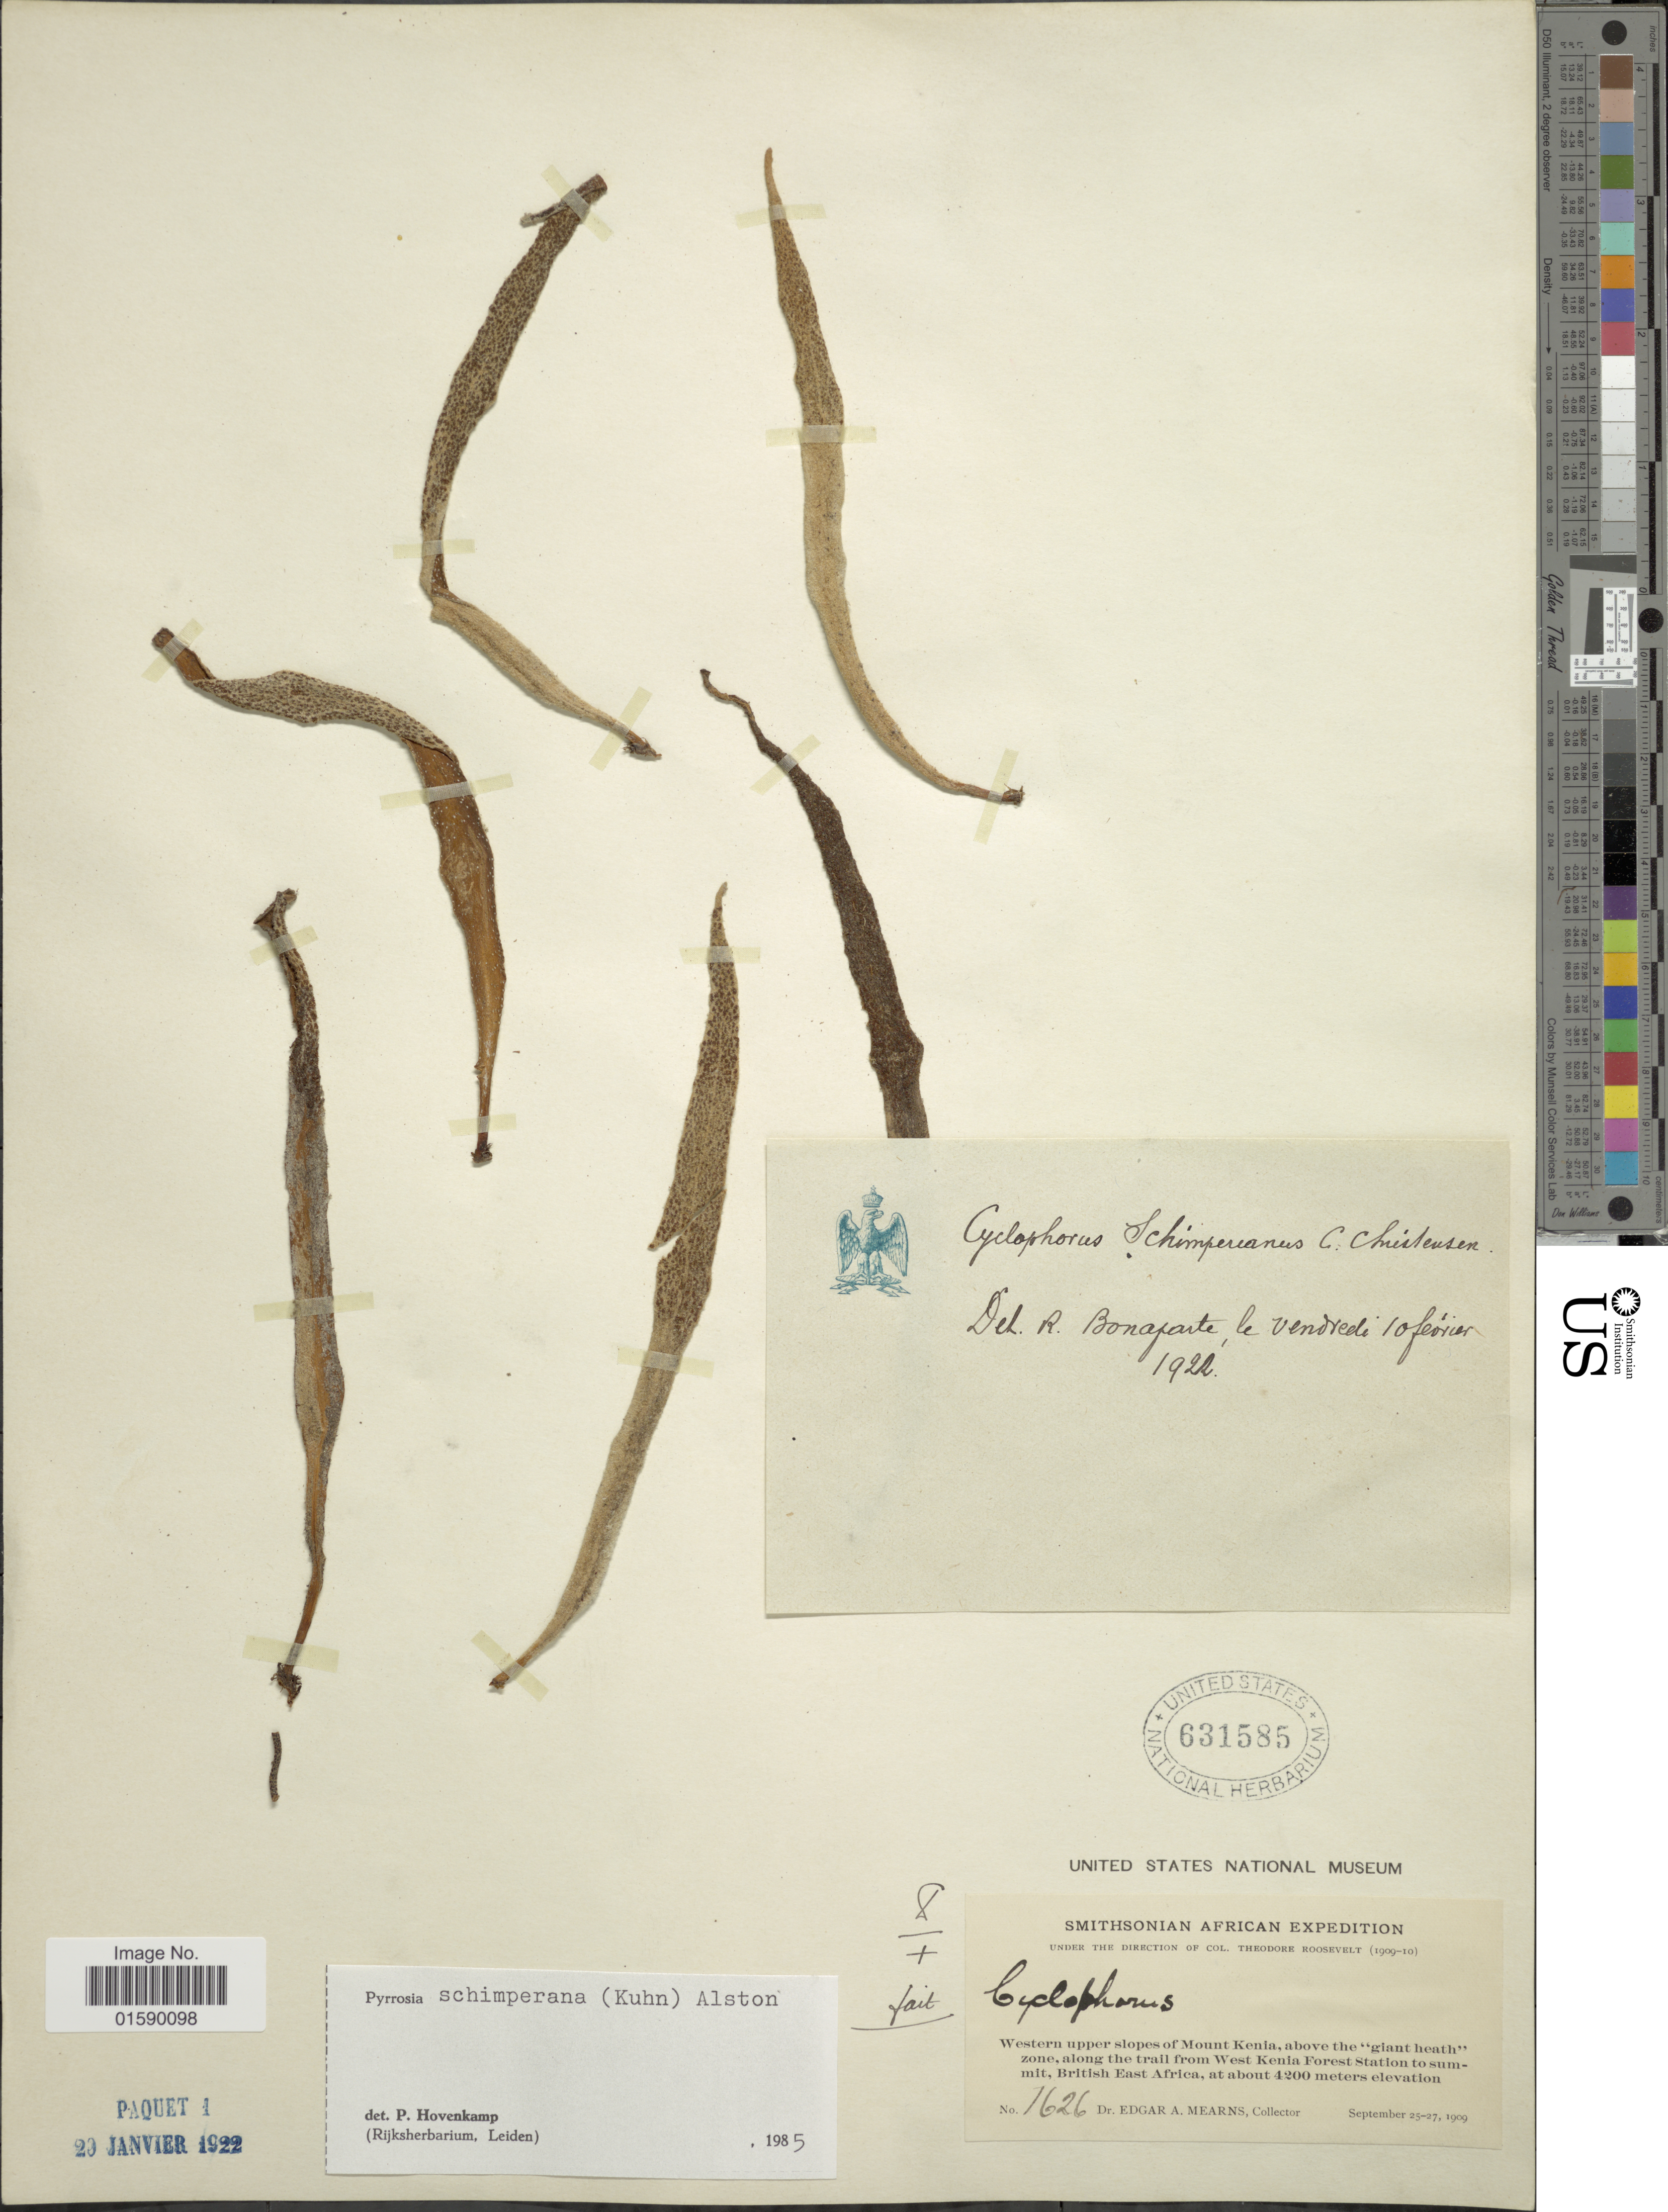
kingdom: Plantae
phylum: Tracheophyta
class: Polypodiopsida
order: Polypodiales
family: Polypodiaceae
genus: Pyrrosia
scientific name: Pyrrosia schimperiana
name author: (Mett. ex Kuhn) Alston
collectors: E. A. Mearns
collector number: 1626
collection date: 1909-09-25/1909-09-27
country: Kenya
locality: Western upper slopes of Mount Kenia, above the "giant heath"zone, along the trail from West Kenia Forest Station to summit, British East Africa.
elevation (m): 4200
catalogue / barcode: US 631585